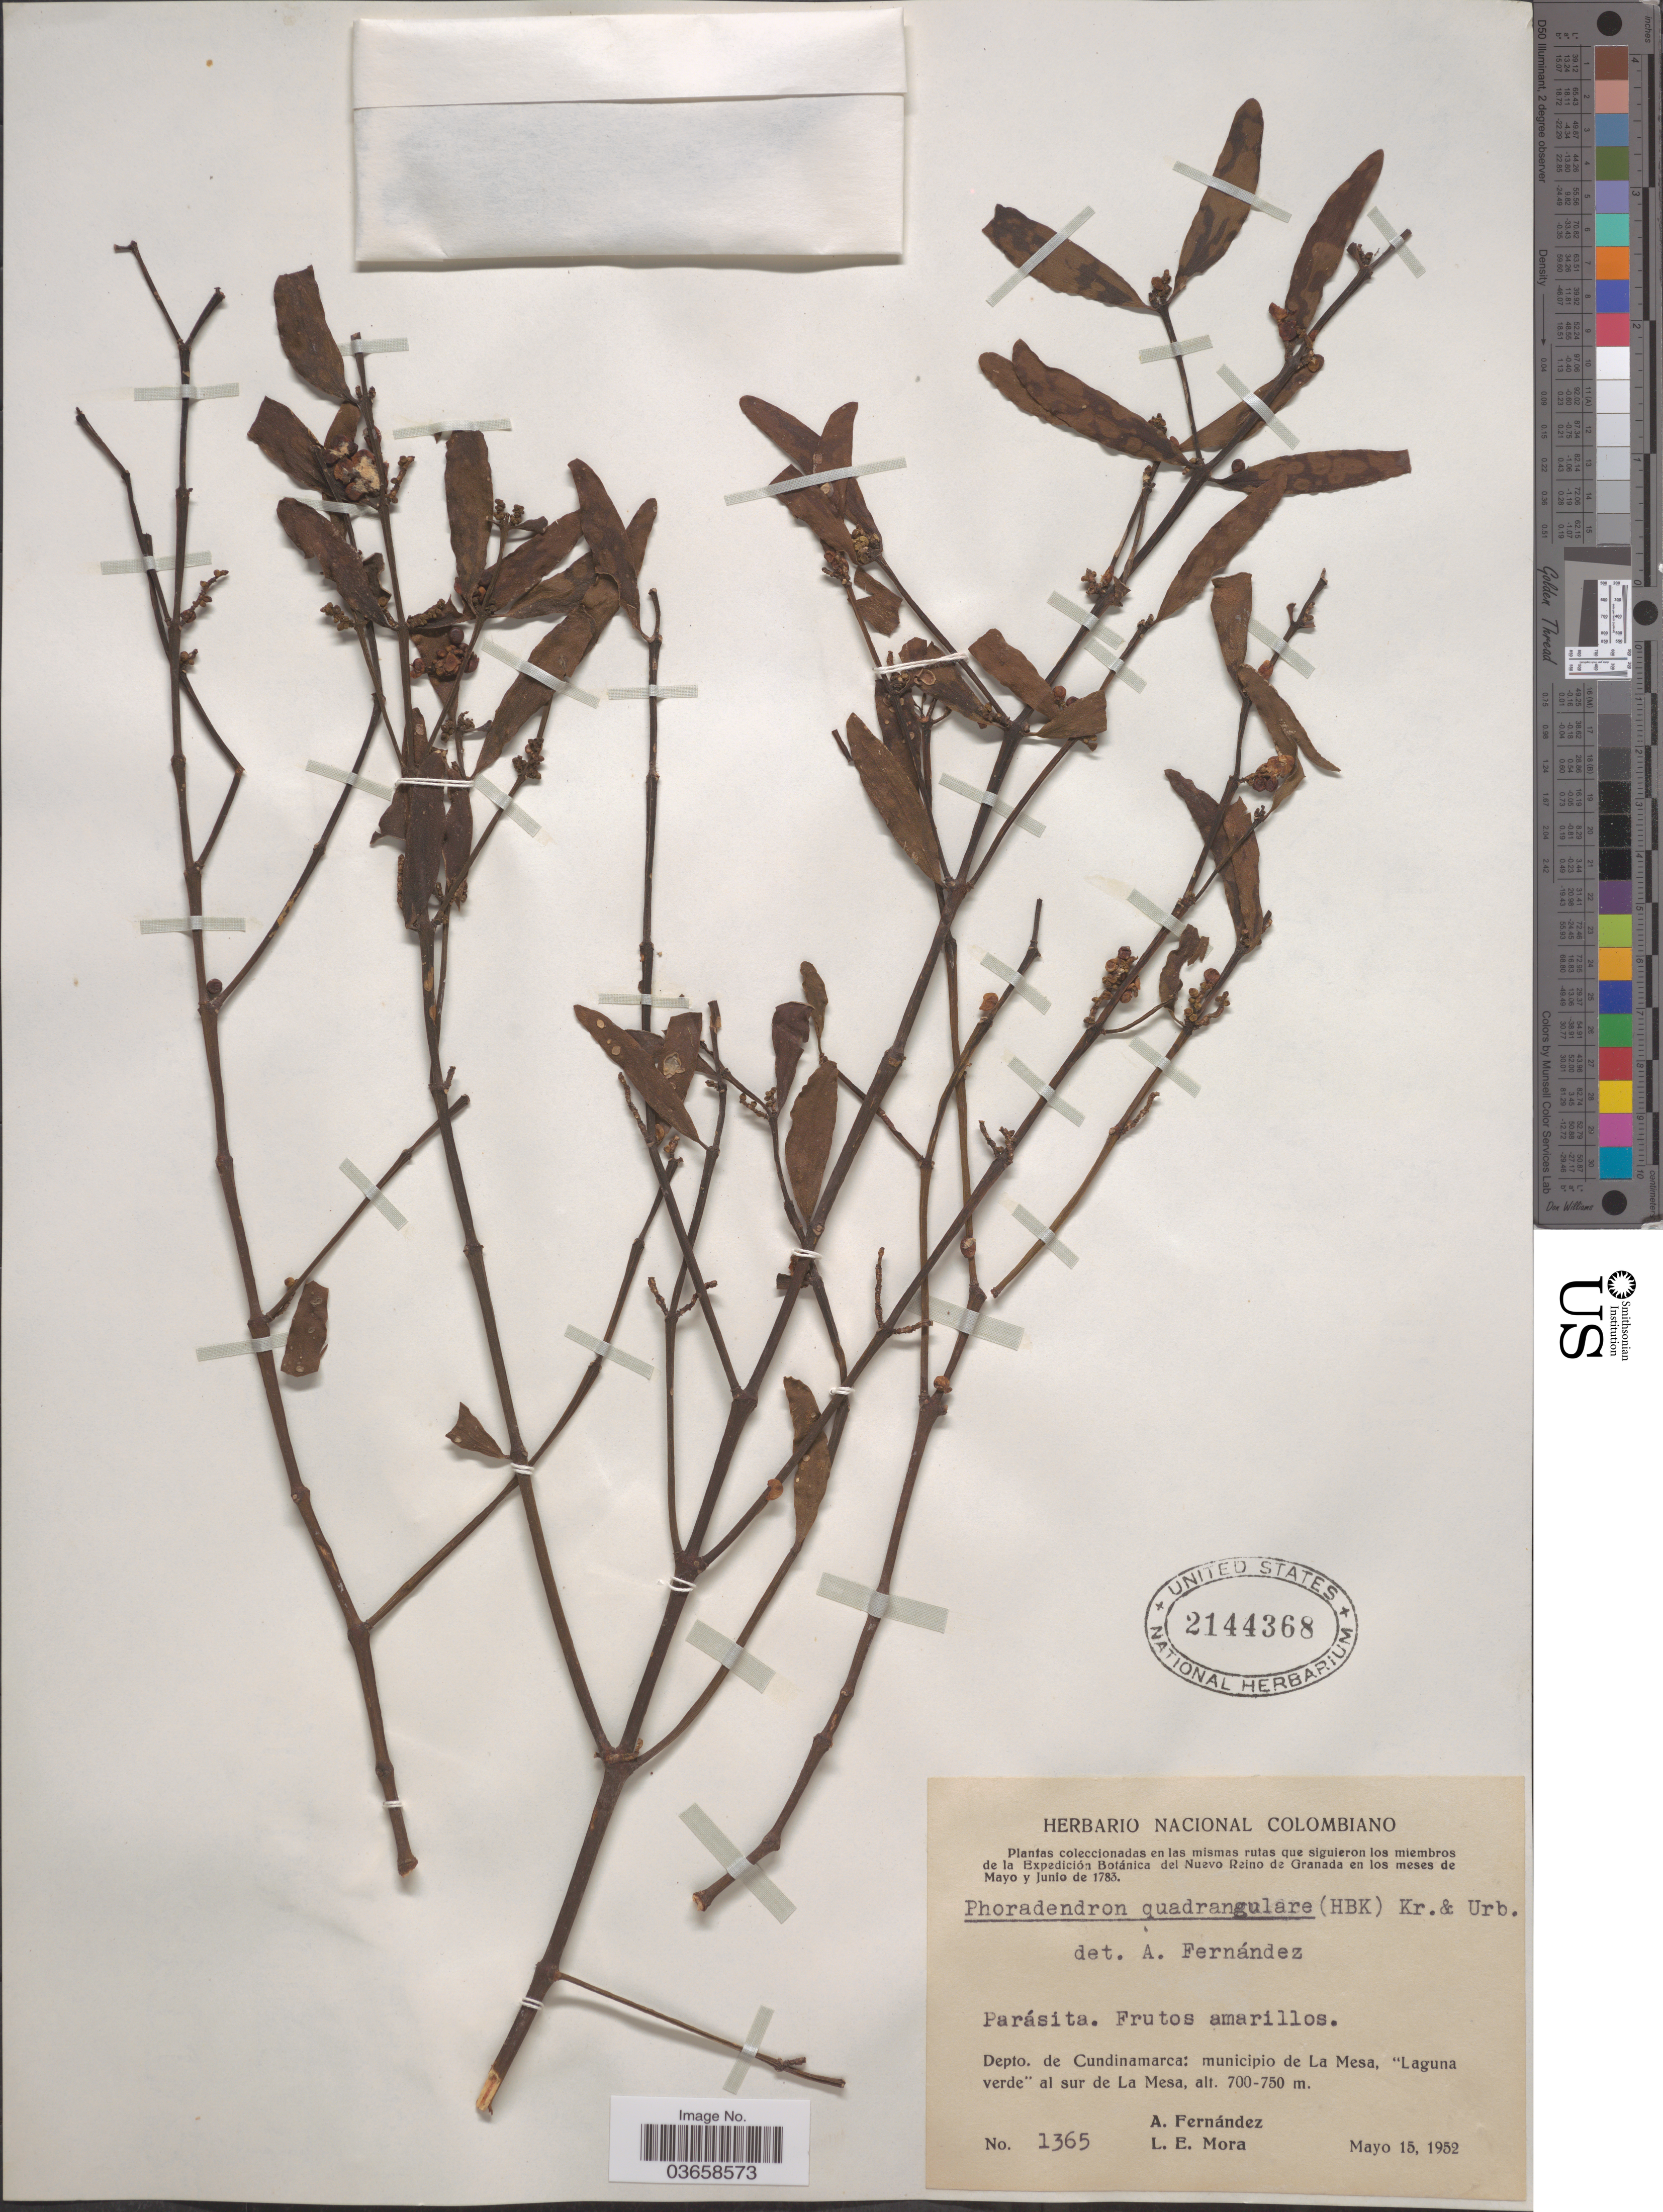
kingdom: Plantae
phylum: Tracheophyta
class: Magnoliopsida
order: Santalales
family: Viscaceae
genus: Phoradendron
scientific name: Phoradendron quadrangulare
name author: (Kunth) Griseb.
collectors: A. Fernández & L. Mora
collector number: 1365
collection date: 1952-05-15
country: Colombia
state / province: Cundinamarca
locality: Depto. de Cundinamarca: municipio de La Mesa, "Laguna verde" al sur de La Mesa.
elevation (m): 700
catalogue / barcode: US 2144368